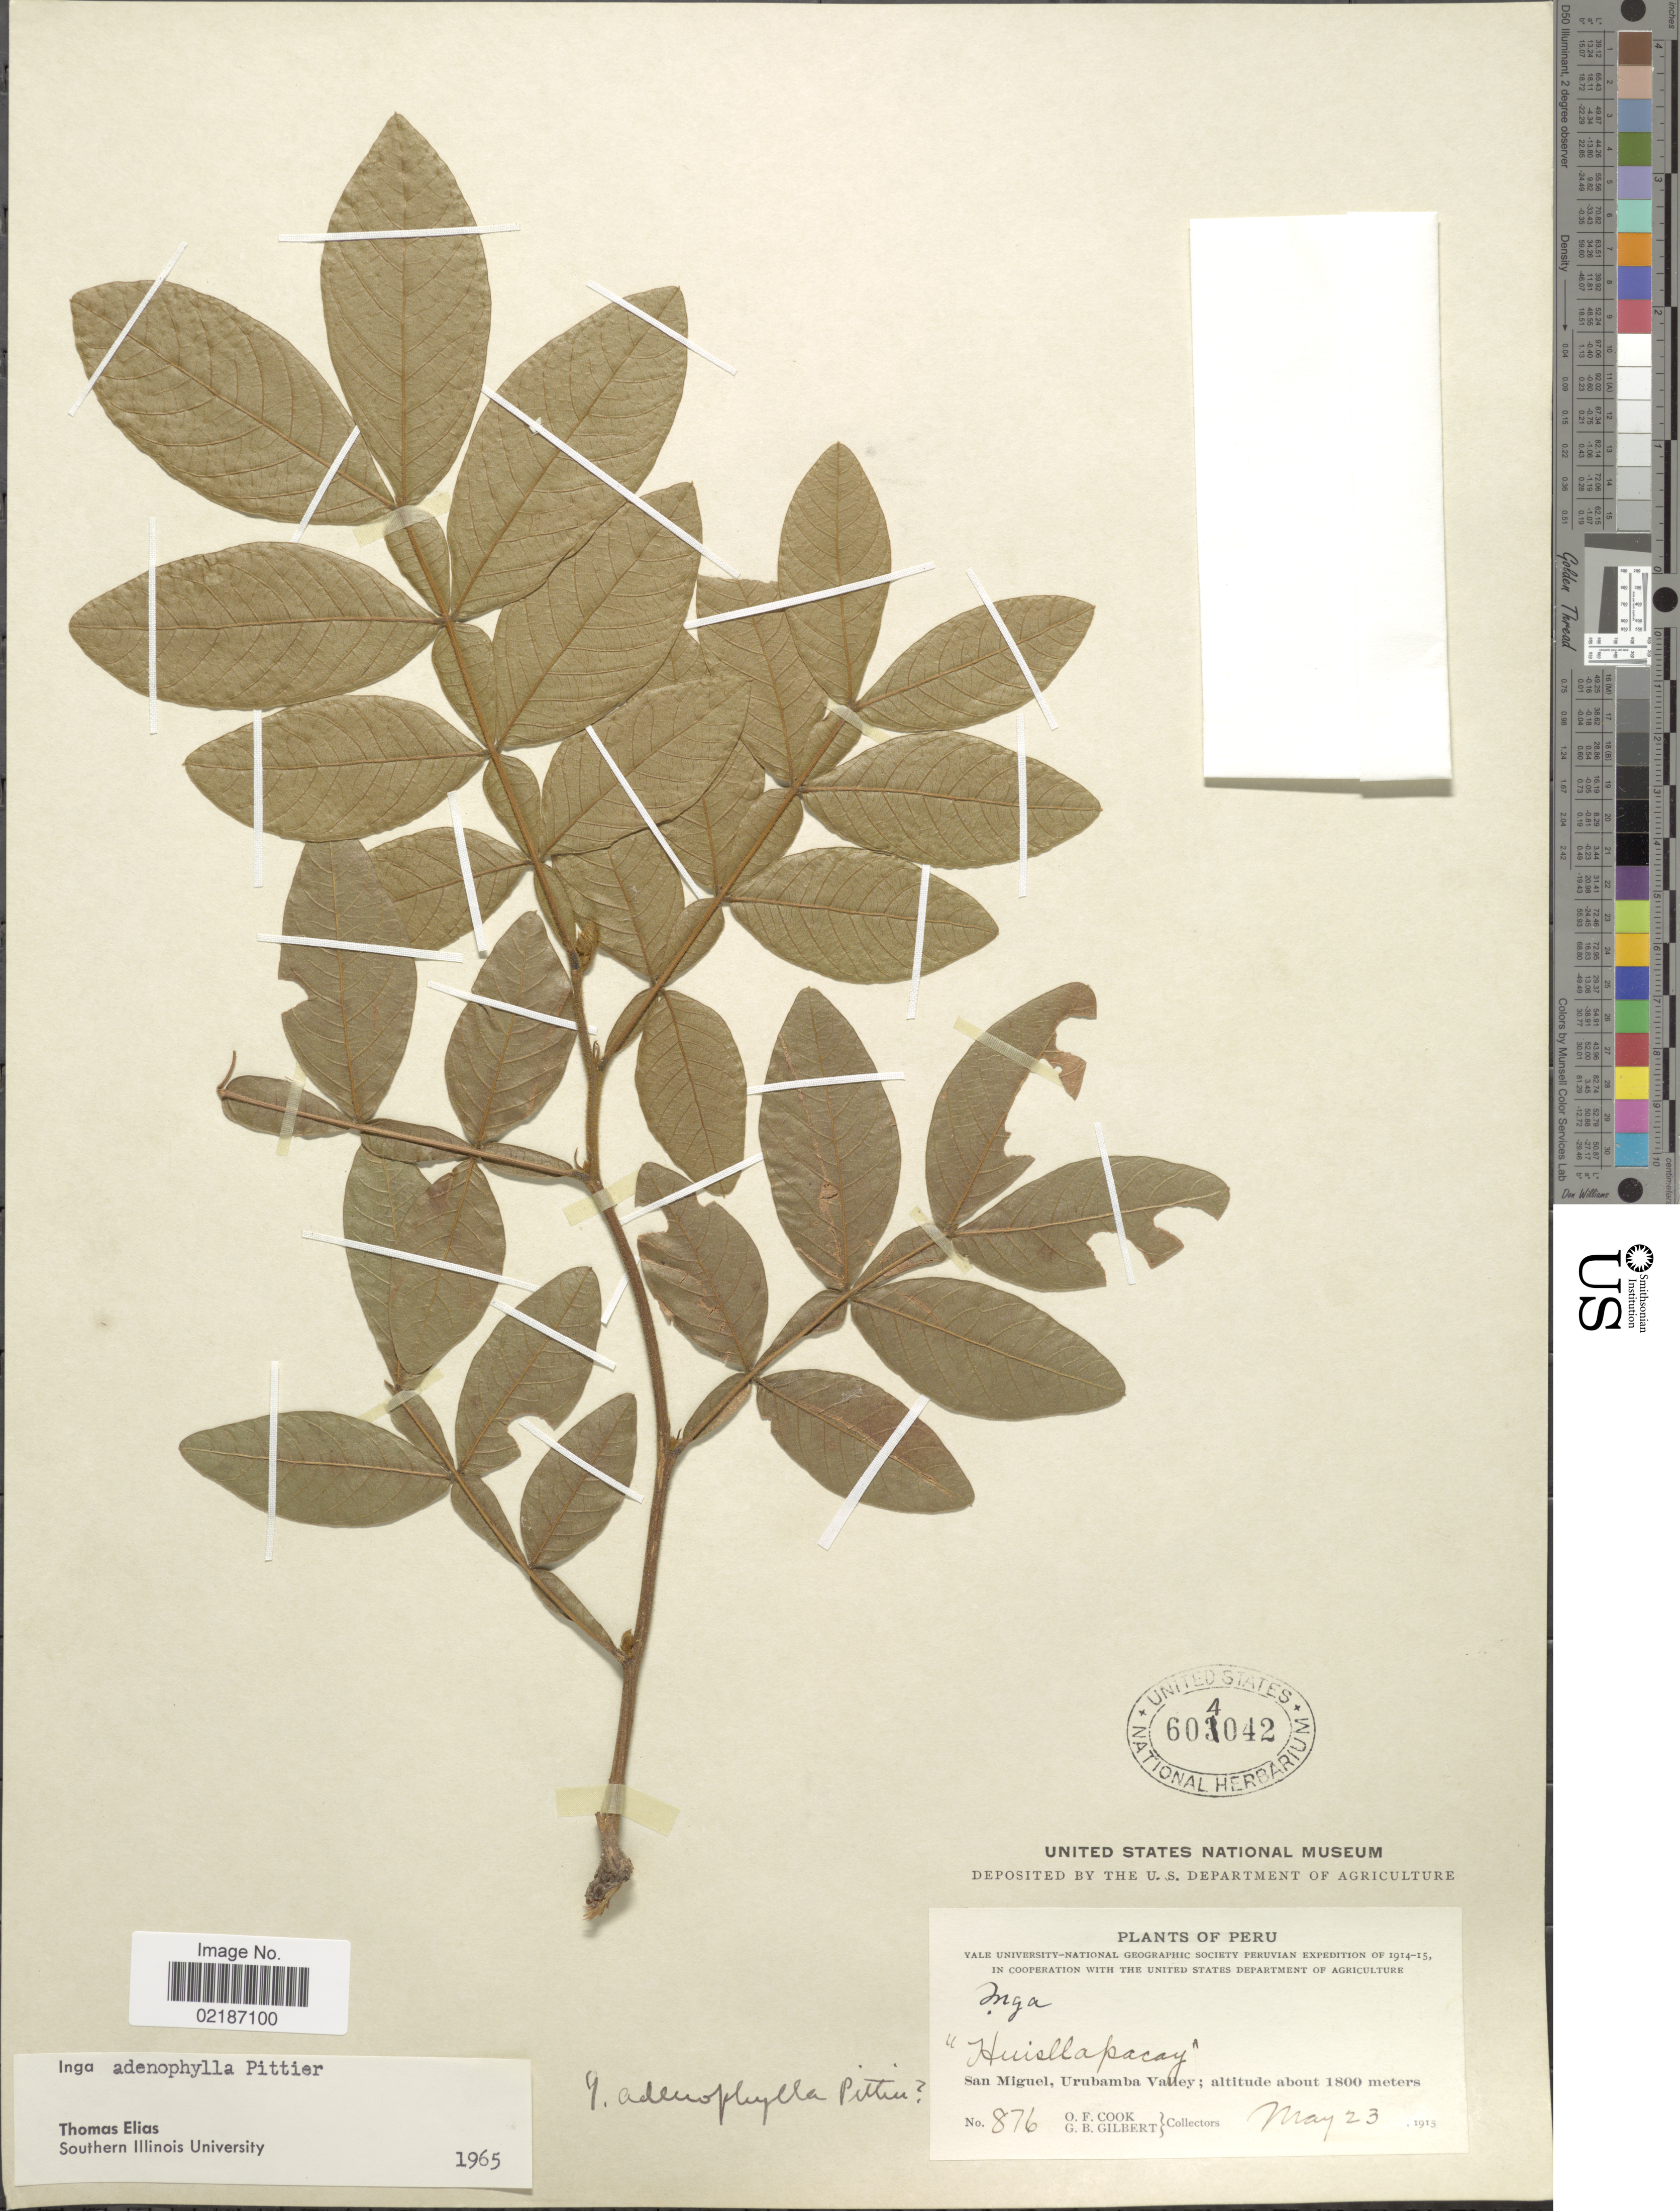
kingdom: Plantae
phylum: Tracheophyta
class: Magnoliopsida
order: Fabales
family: Fabaceae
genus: Inga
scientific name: Inga adenophylla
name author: Pittier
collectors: O. F. Cook & G. B. Gilbert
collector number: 876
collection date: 1915-05-23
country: Peru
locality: San Miguel, Urubamba Valley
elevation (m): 1800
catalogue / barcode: US 604042